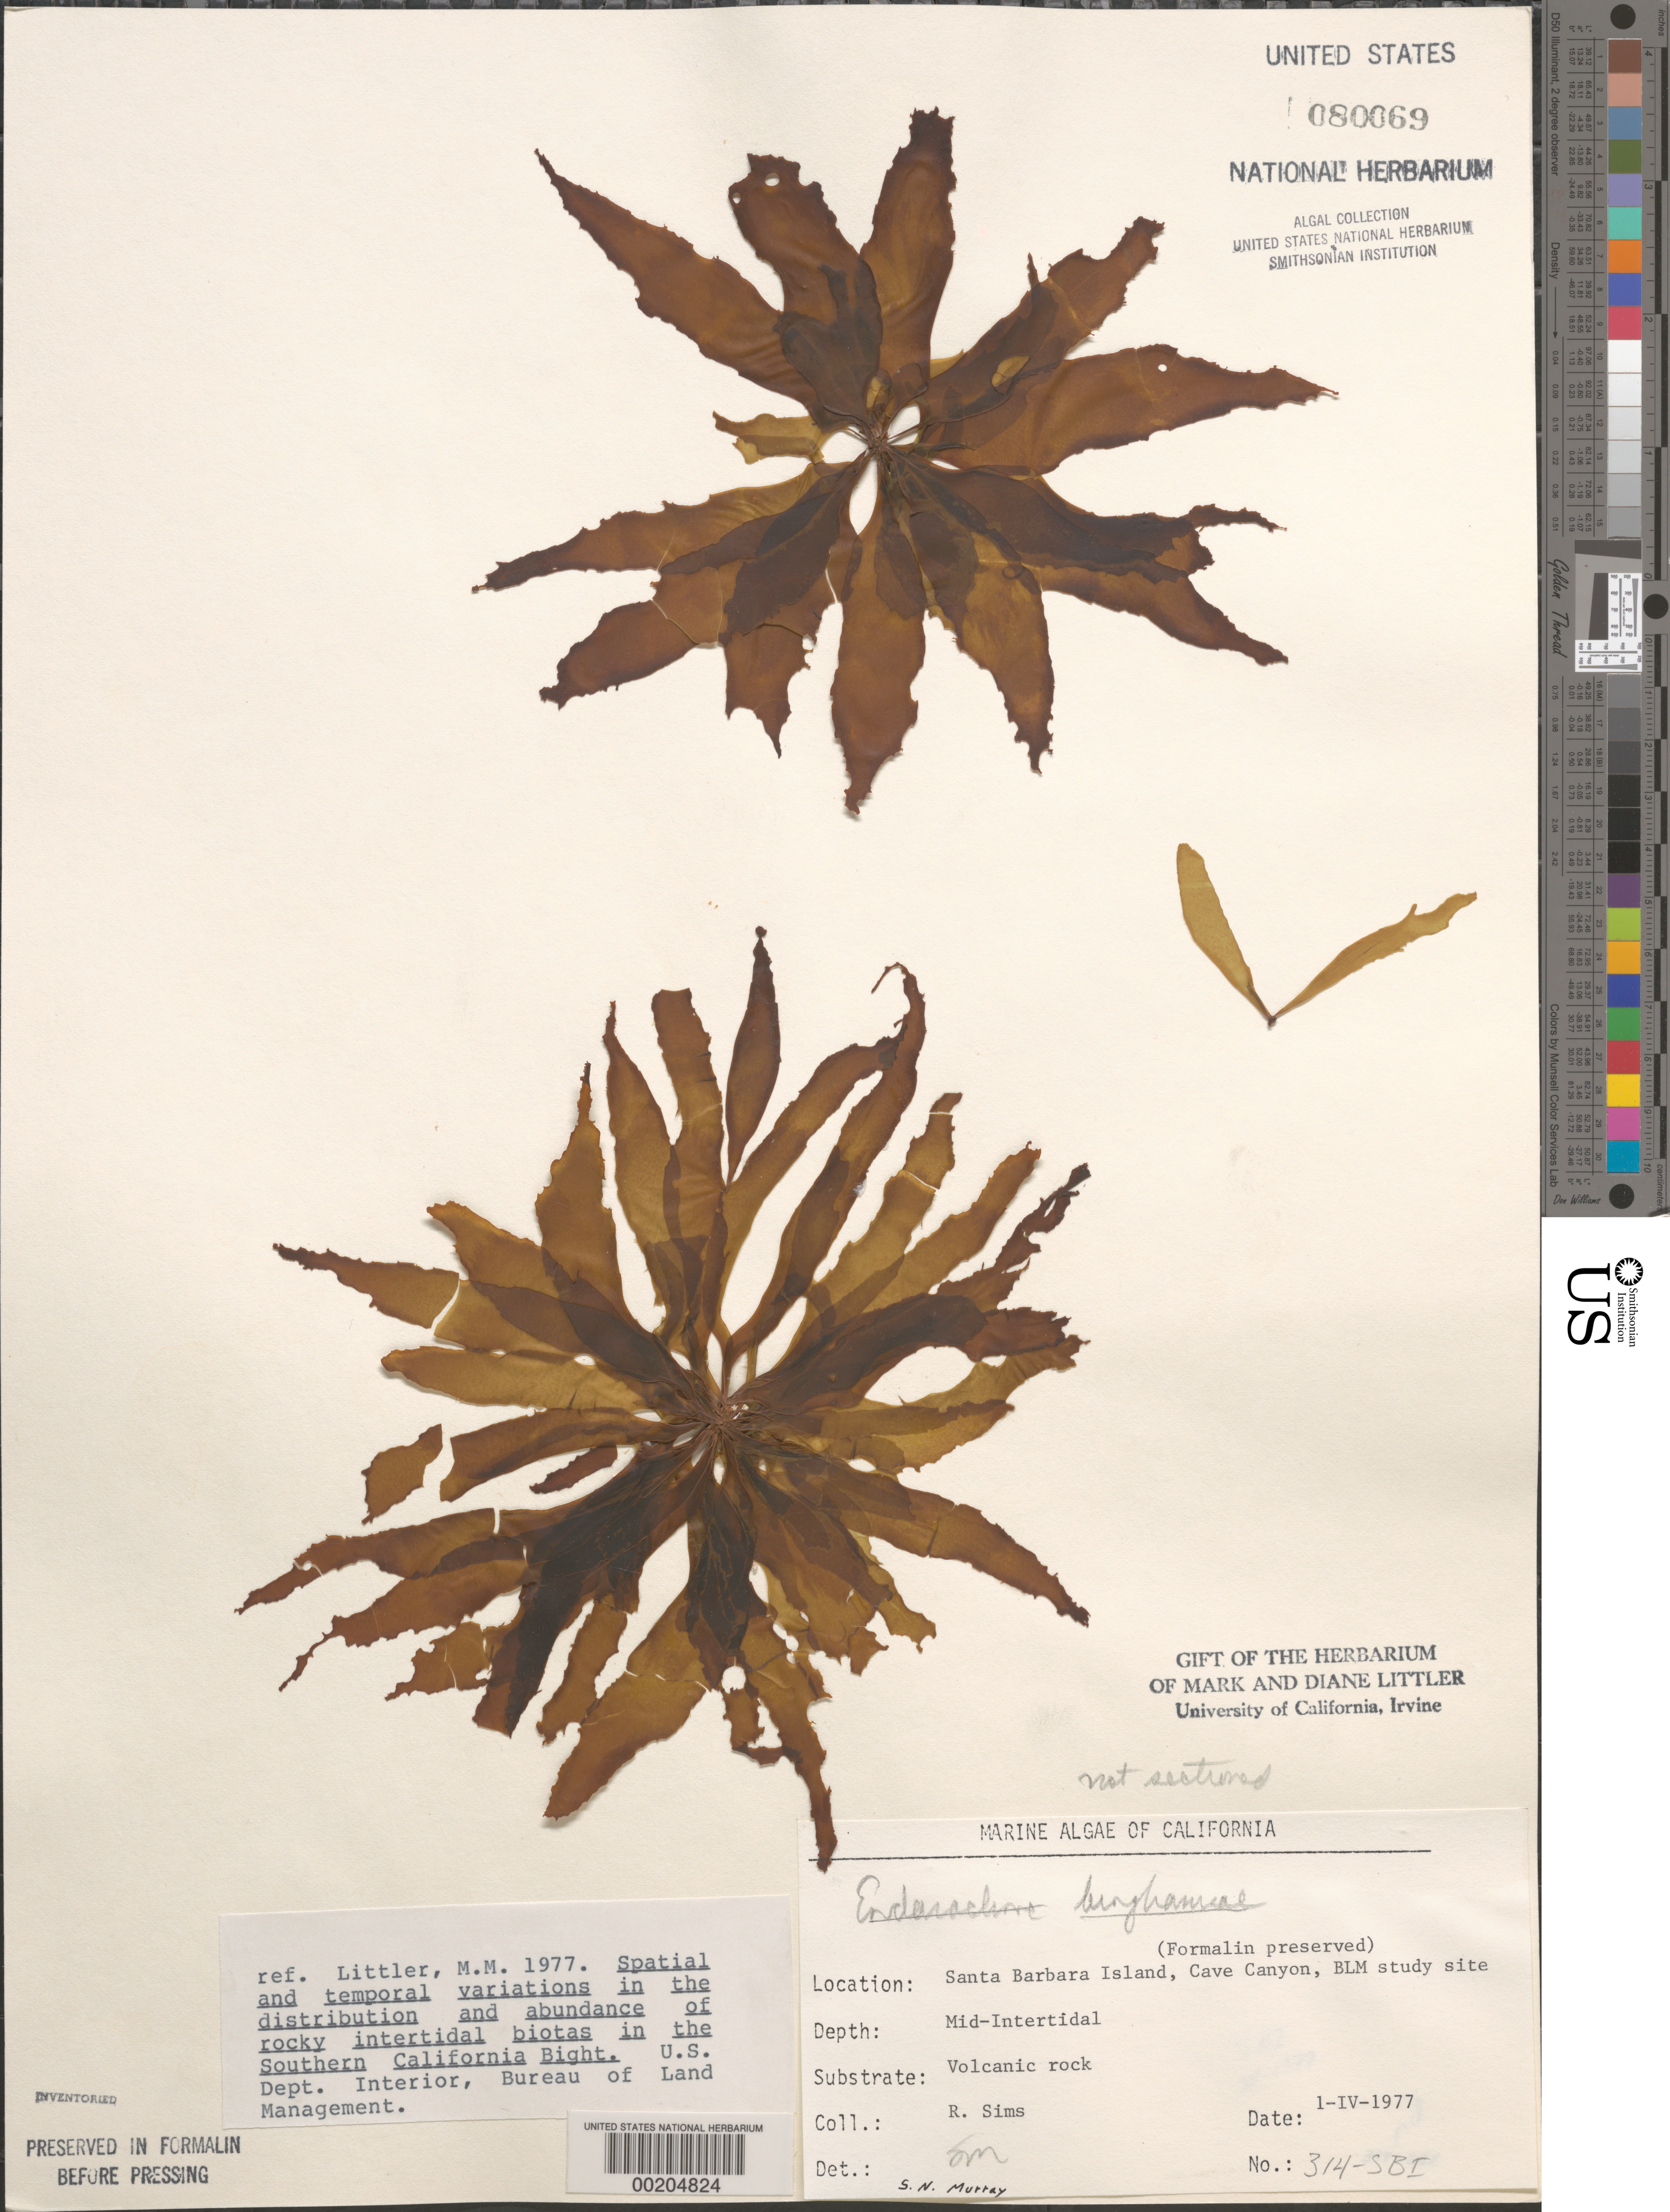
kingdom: Chromista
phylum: Ochrophyta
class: Phaeophyceae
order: Scytosiphonales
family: Scytosiphonaceae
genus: Petalonia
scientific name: Petalonia binghamiae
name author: (J. Agardh) K.L.Vinogr.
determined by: Algae name updating Project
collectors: R. H. Sims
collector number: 314-sbi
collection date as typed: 01 Apr 1977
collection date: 1977-04-01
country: United States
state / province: California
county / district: Santa Barbara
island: Santa Barbara Island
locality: Cave Canyon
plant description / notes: BLM-SOCALBIGHT Rocky Intertidal Survey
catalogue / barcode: US 80069